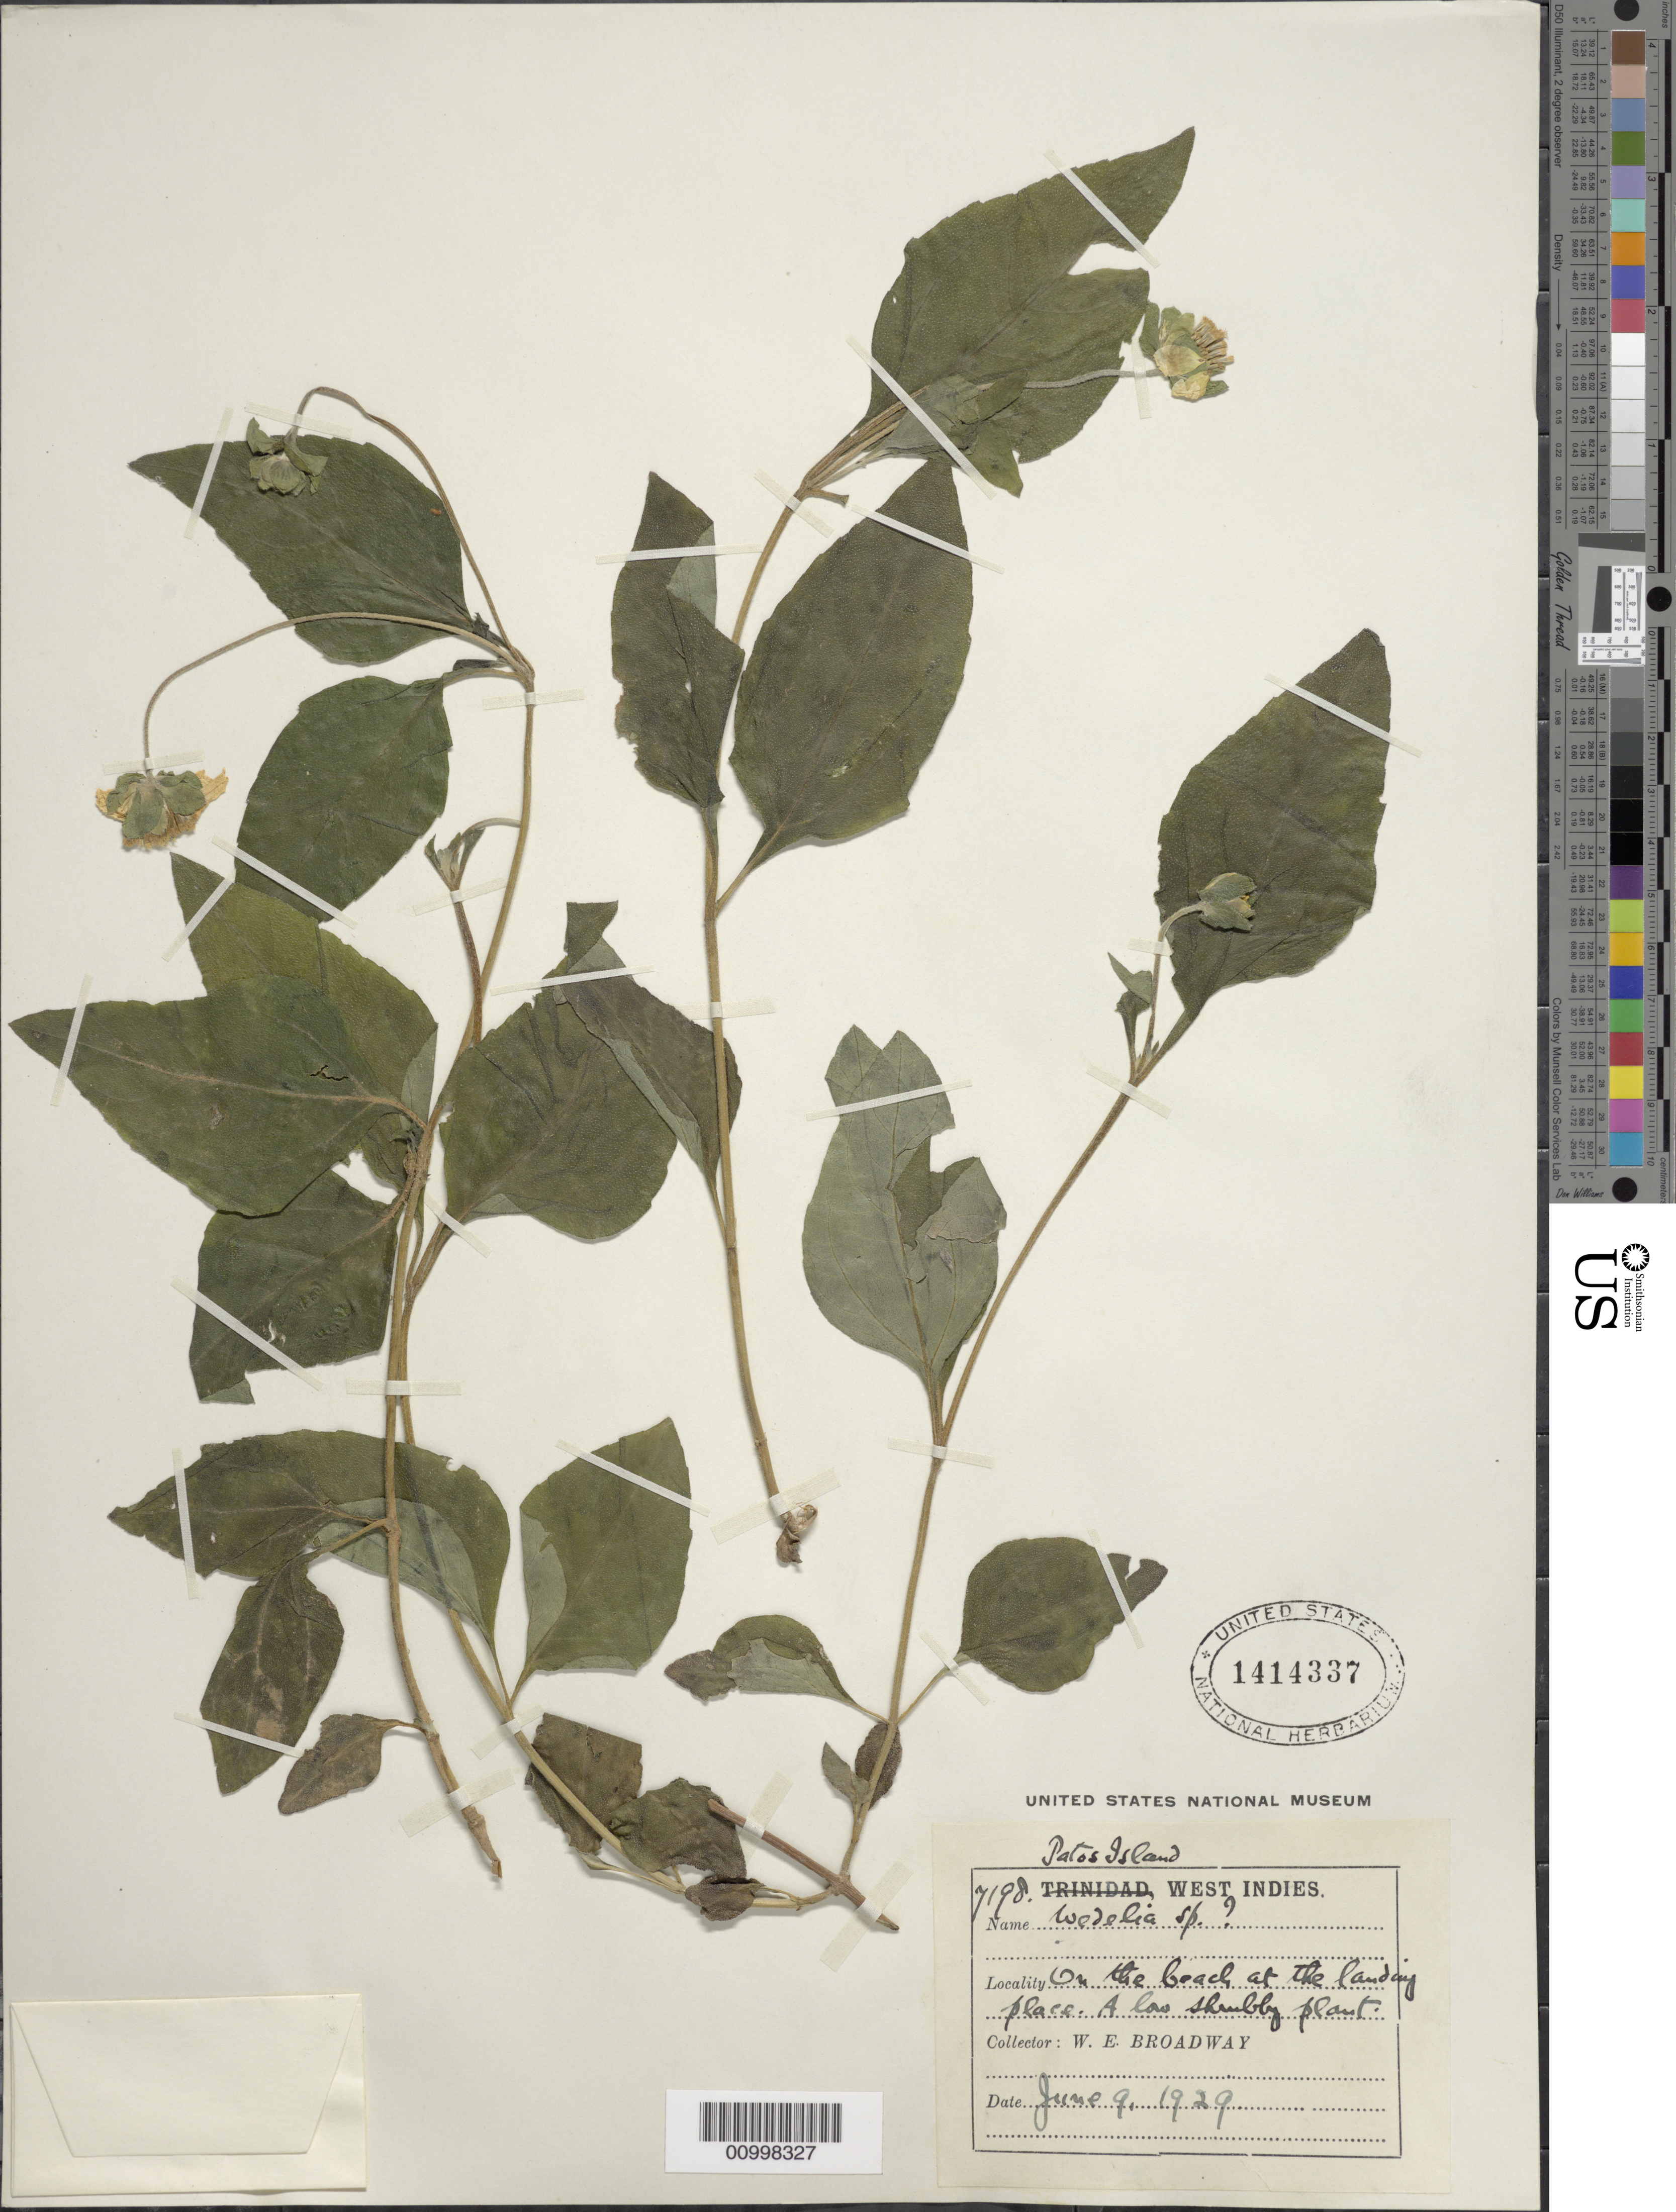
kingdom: Plantae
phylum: Tracheophyta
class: Magnoliopsida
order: Asterales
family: Asteraceae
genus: Wedelia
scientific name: Wedelia calycina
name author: Rich.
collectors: W. E. Broadway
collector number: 7198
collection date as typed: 09 Jun 1929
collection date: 1929-06-09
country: Trinidad and Tobago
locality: On the beach at the landing place. Tatos Island.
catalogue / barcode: US 1414337